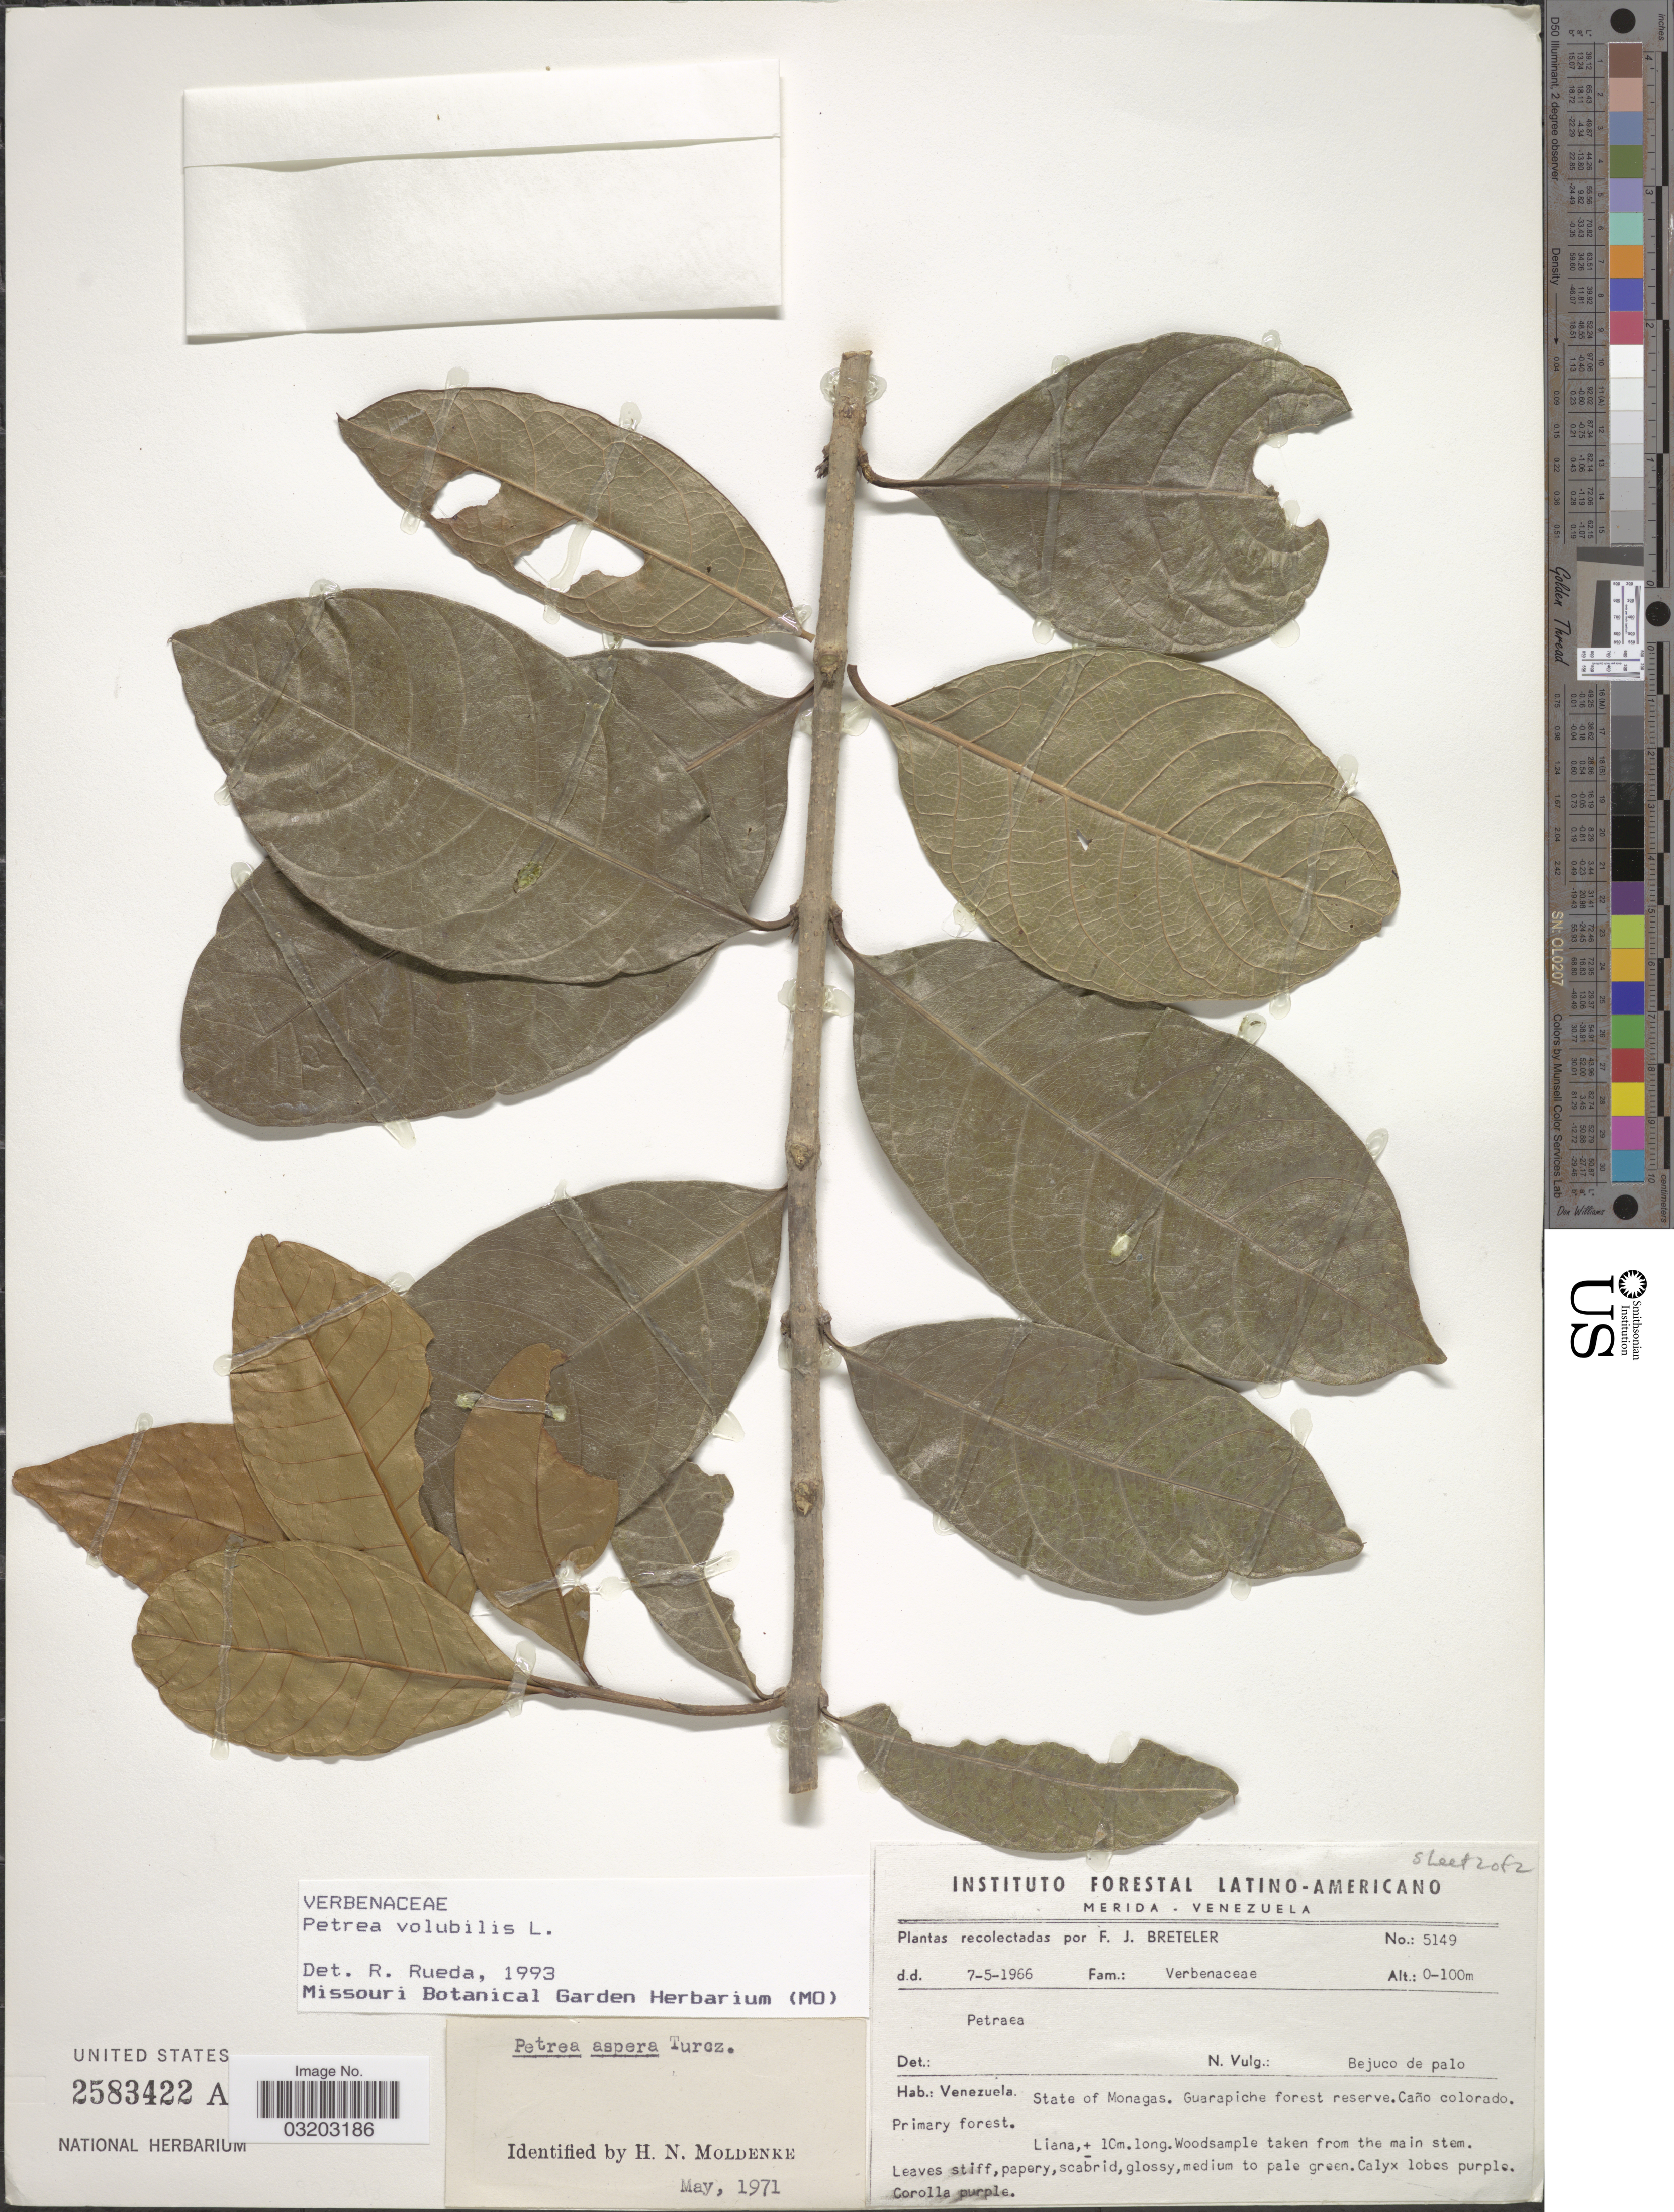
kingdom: Plantae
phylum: Tracheophyta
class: Magnoliopsida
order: Lamiales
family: Verbenaceae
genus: Petrea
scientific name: Petrea volubilis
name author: L.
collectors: F. J. Breteler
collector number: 5149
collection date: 1966-05-07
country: Venezuela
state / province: Monagas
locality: Guarapiche forest reserve. Caño colorado.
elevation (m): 0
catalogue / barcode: US 2583422A